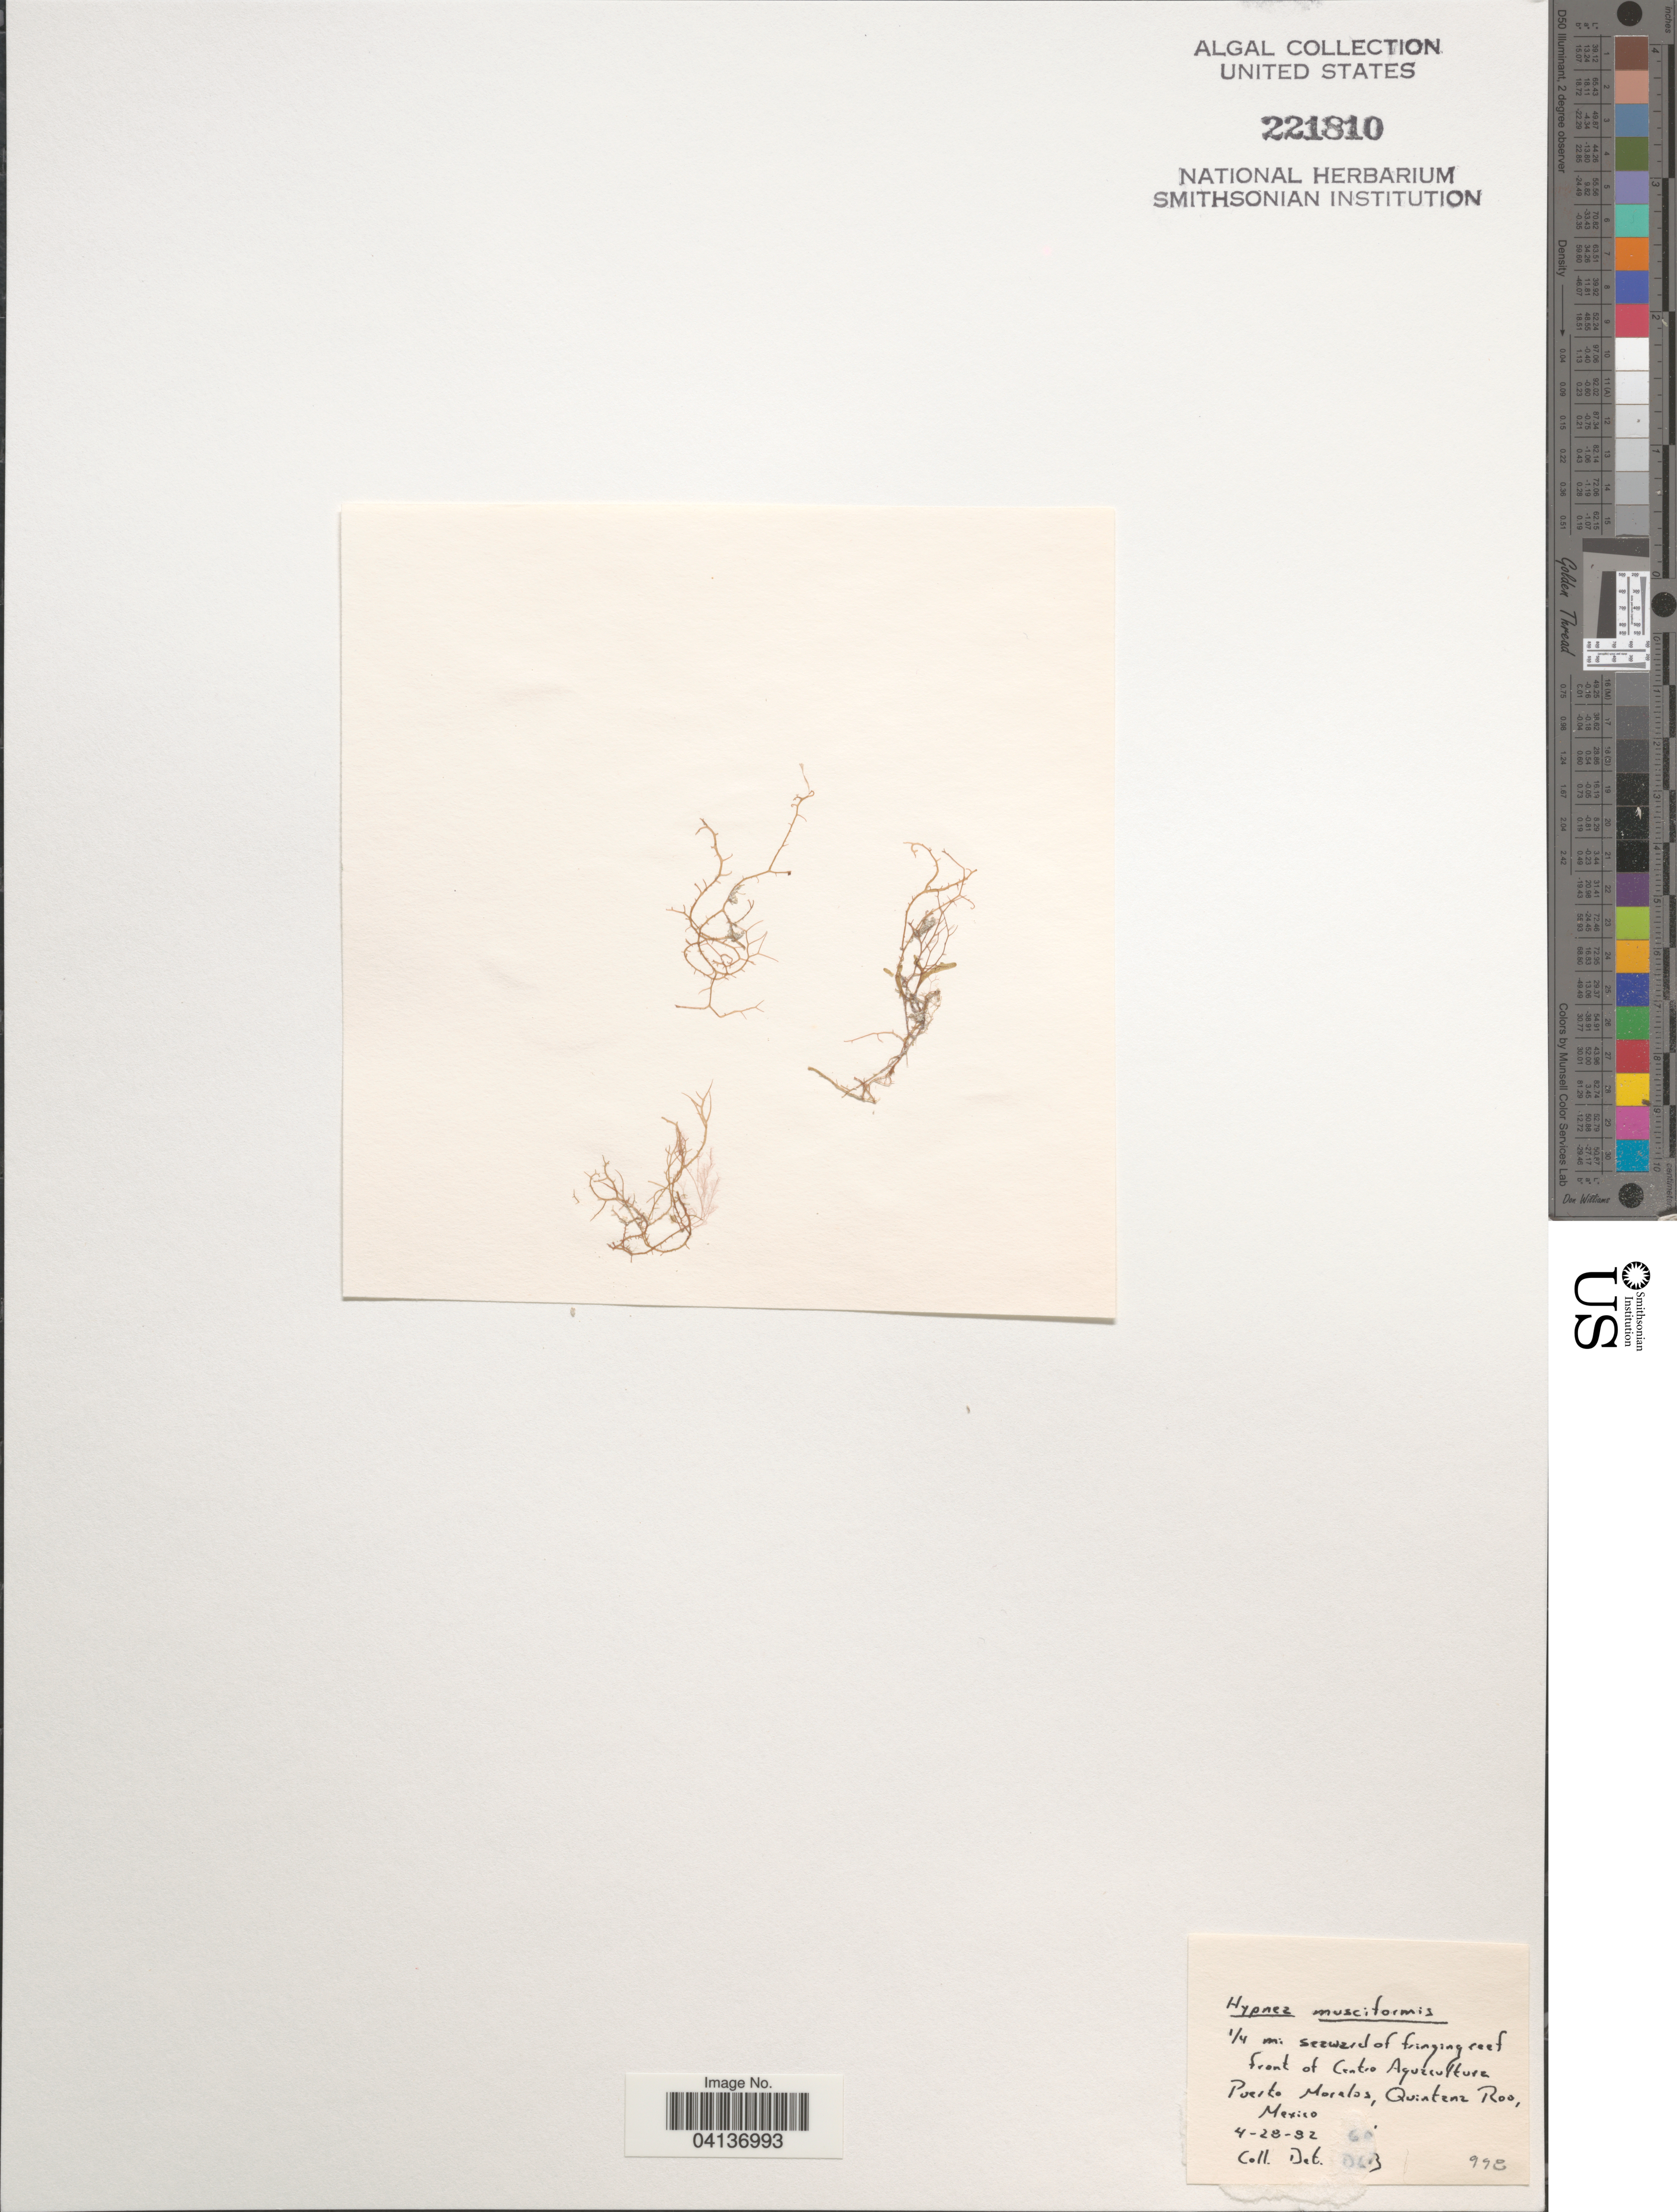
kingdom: Plantae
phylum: Rhodophyta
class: Florideophyceae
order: Gigartinales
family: Cystocloniaceae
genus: Hypnea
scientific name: Hypnea musciformis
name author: (Wulfen) J.V.Lamouroux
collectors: D. L. B.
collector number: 998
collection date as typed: Transcribed d/m/y: 28/4/82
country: Mexico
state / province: Quintana Roo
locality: ¼ mi seaward of fringing reef front of Centro Aquaculture Puerto Morelos.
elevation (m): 18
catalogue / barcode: US 221810